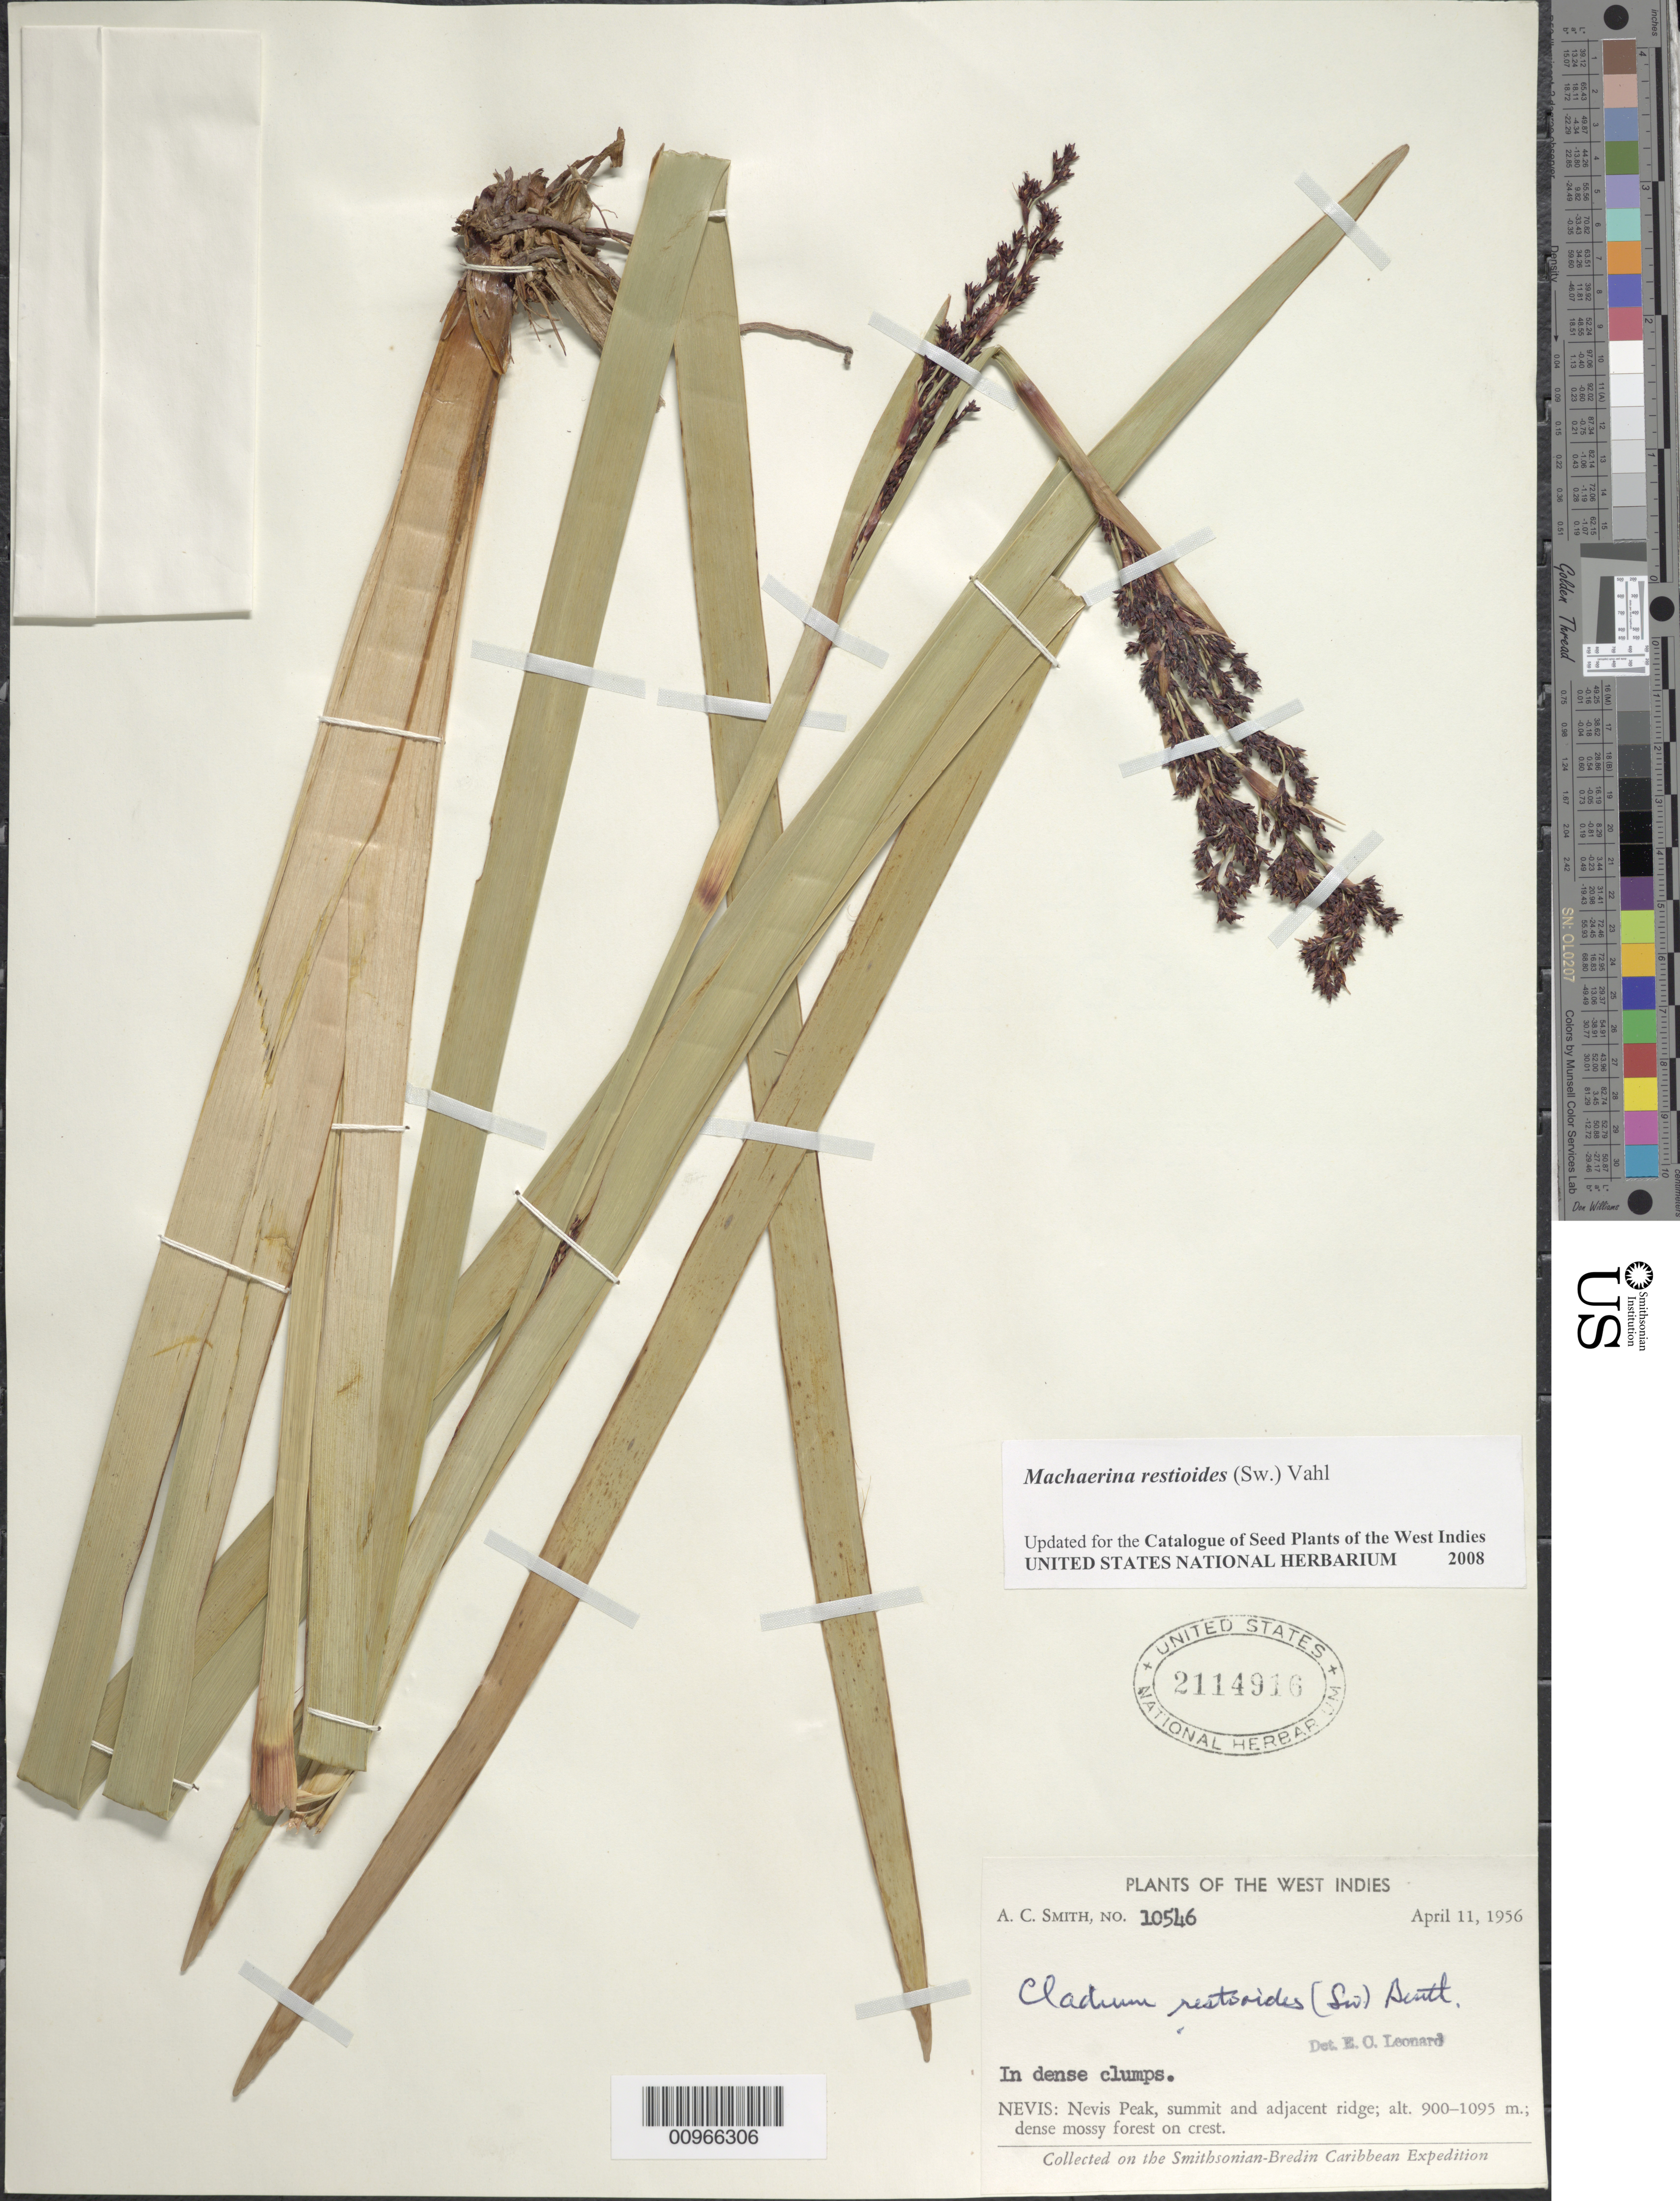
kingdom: Plantae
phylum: Tracheophyta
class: Liliopsida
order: Poales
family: Cyperaceae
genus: Machaerina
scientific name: Machaerina restioides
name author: (Sw.) Vahl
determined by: Strong, M. T., (US), Smithsonian Institution - National Museum of Natural History (UNITED STATES)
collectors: A. C. Smith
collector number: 10546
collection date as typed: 11 Apr 1956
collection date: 1956-04-11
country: St. Christopher-Nevis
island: Nevis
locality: Nevis Peak, summit and adjacent ridge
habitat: Dense mossy forest on crest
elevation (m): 900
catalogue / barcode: US 2114916